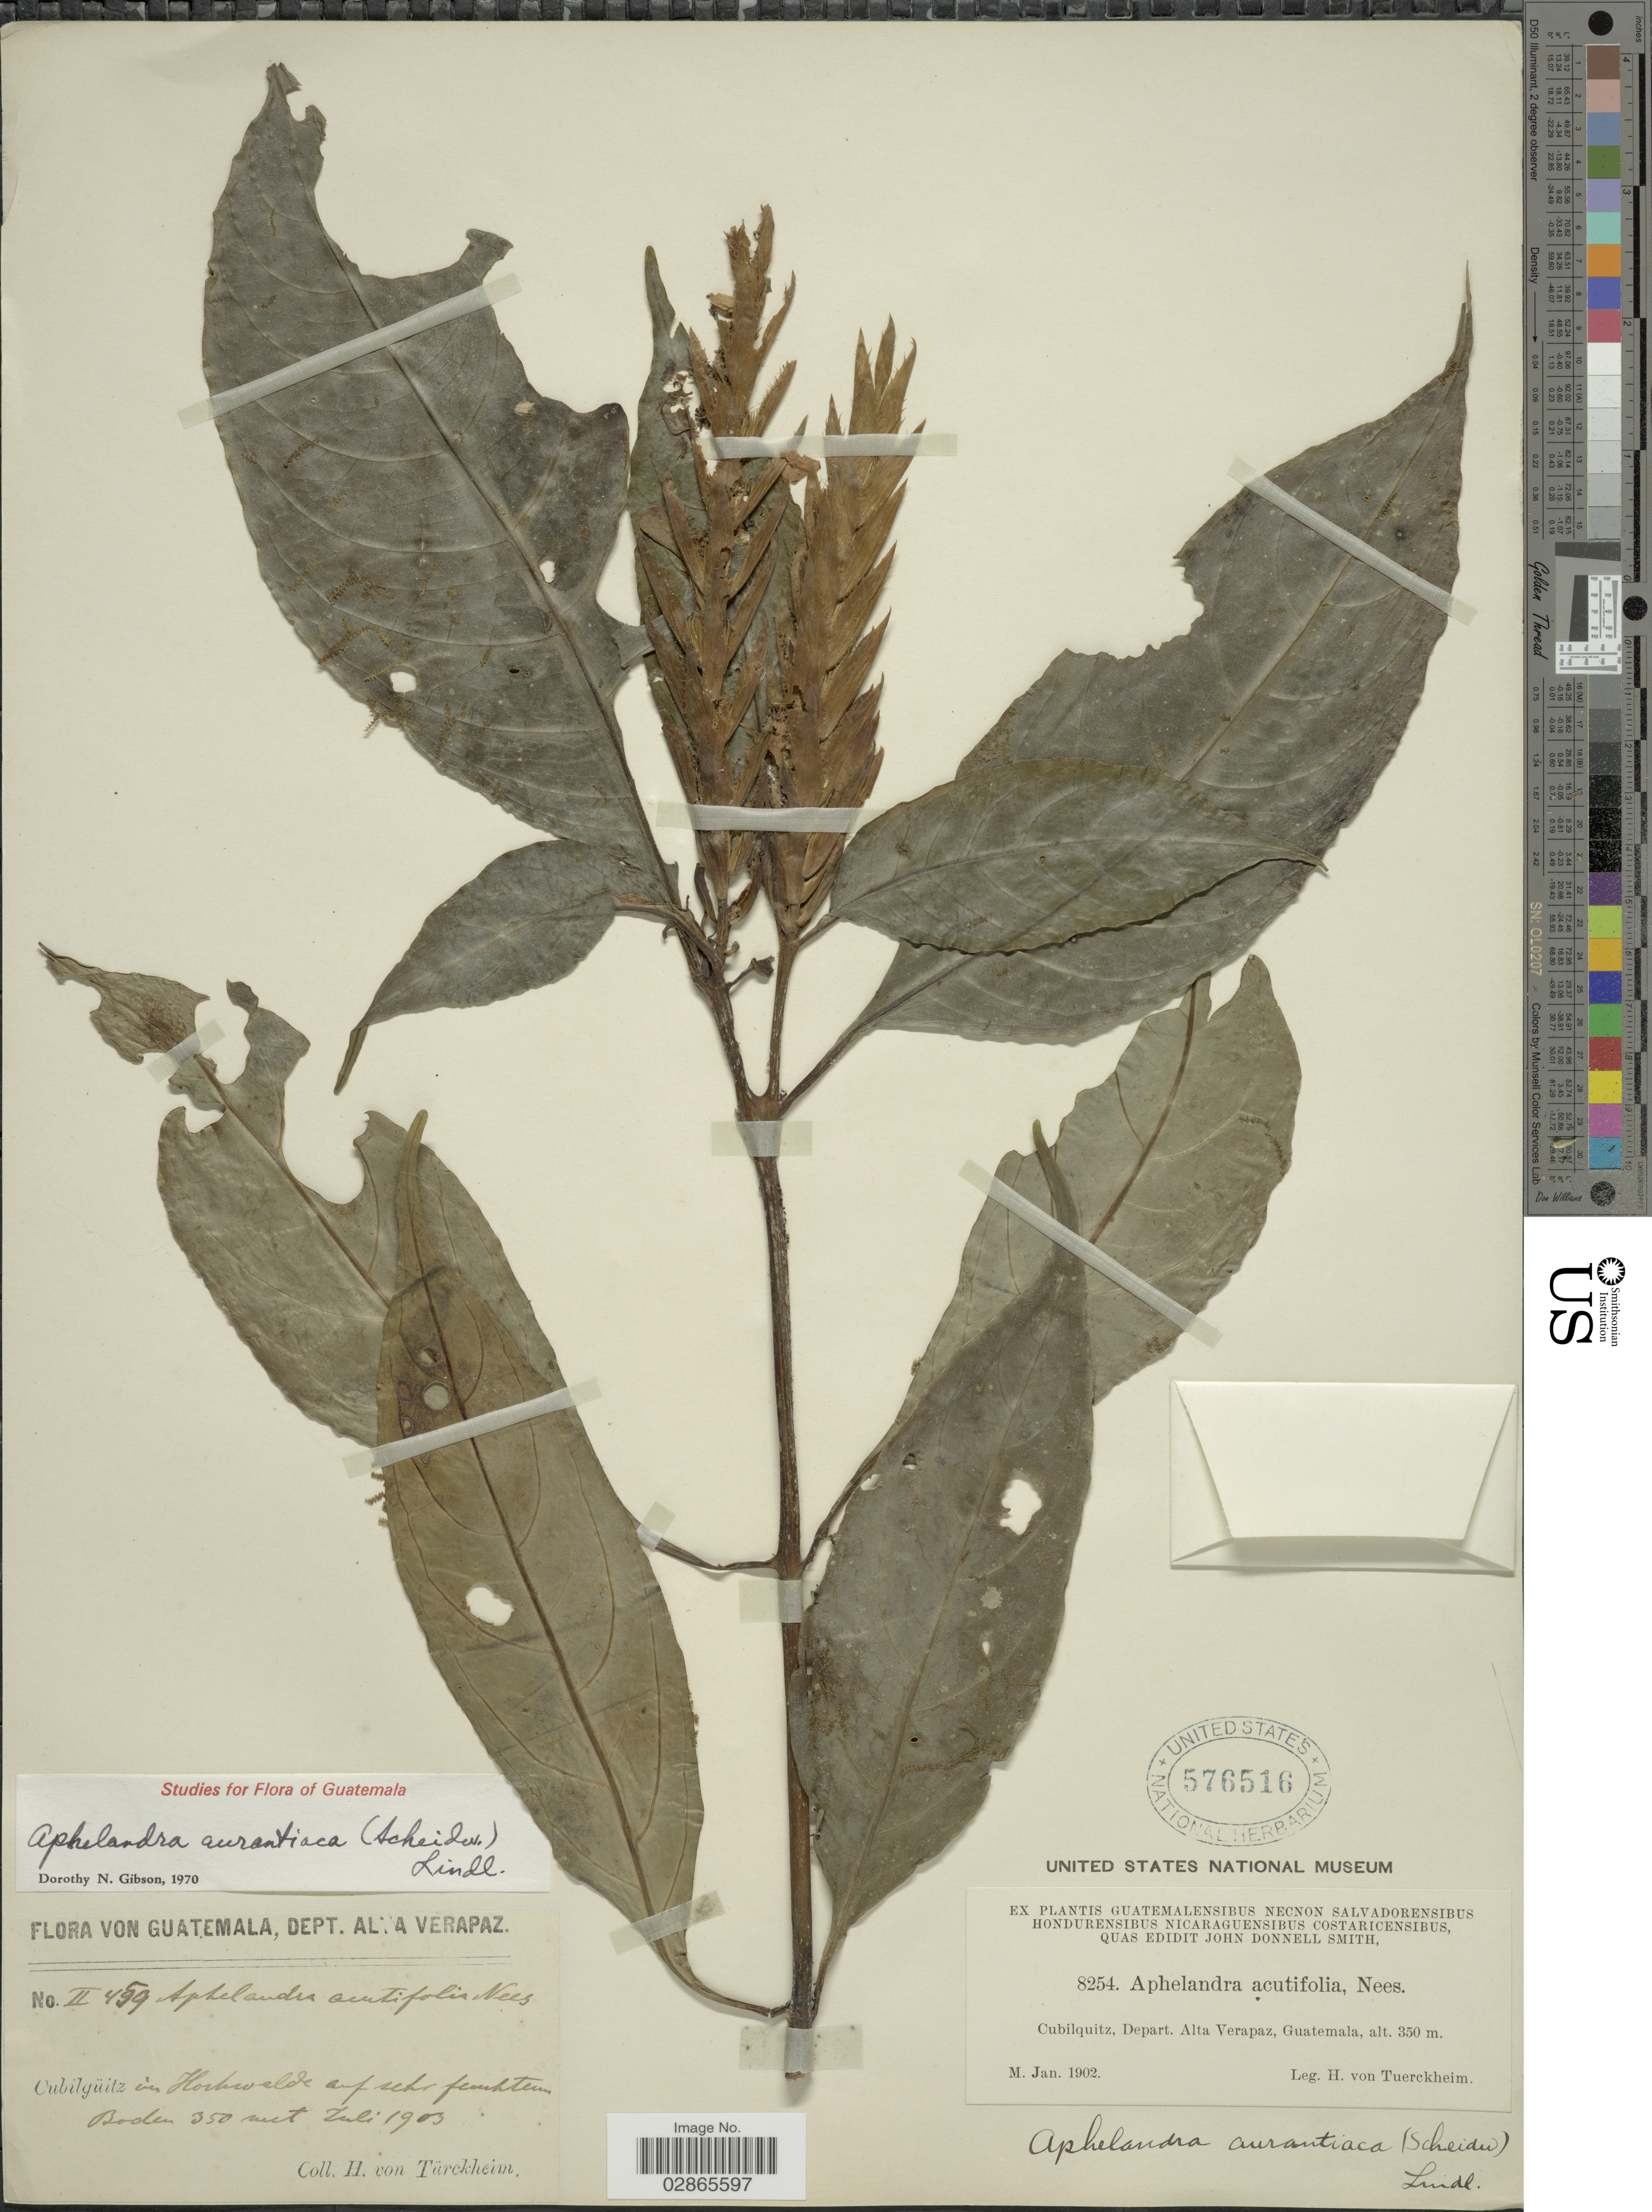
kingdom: Plantae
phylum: Tracheophyta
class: Magnoliopsida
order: Lamiales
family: Acanthaceae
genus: Aphelandra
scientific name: Aphelandra aurantiaca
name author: (Scheidw.) Lindl.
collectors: H. von Türckheim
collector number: II459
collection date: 1903-07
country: Guatemala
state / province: Alta Verapaz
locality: Dept. Alta Verapaz. Cubilguitz in Hockwelde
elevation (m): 350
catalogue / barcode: US 576516